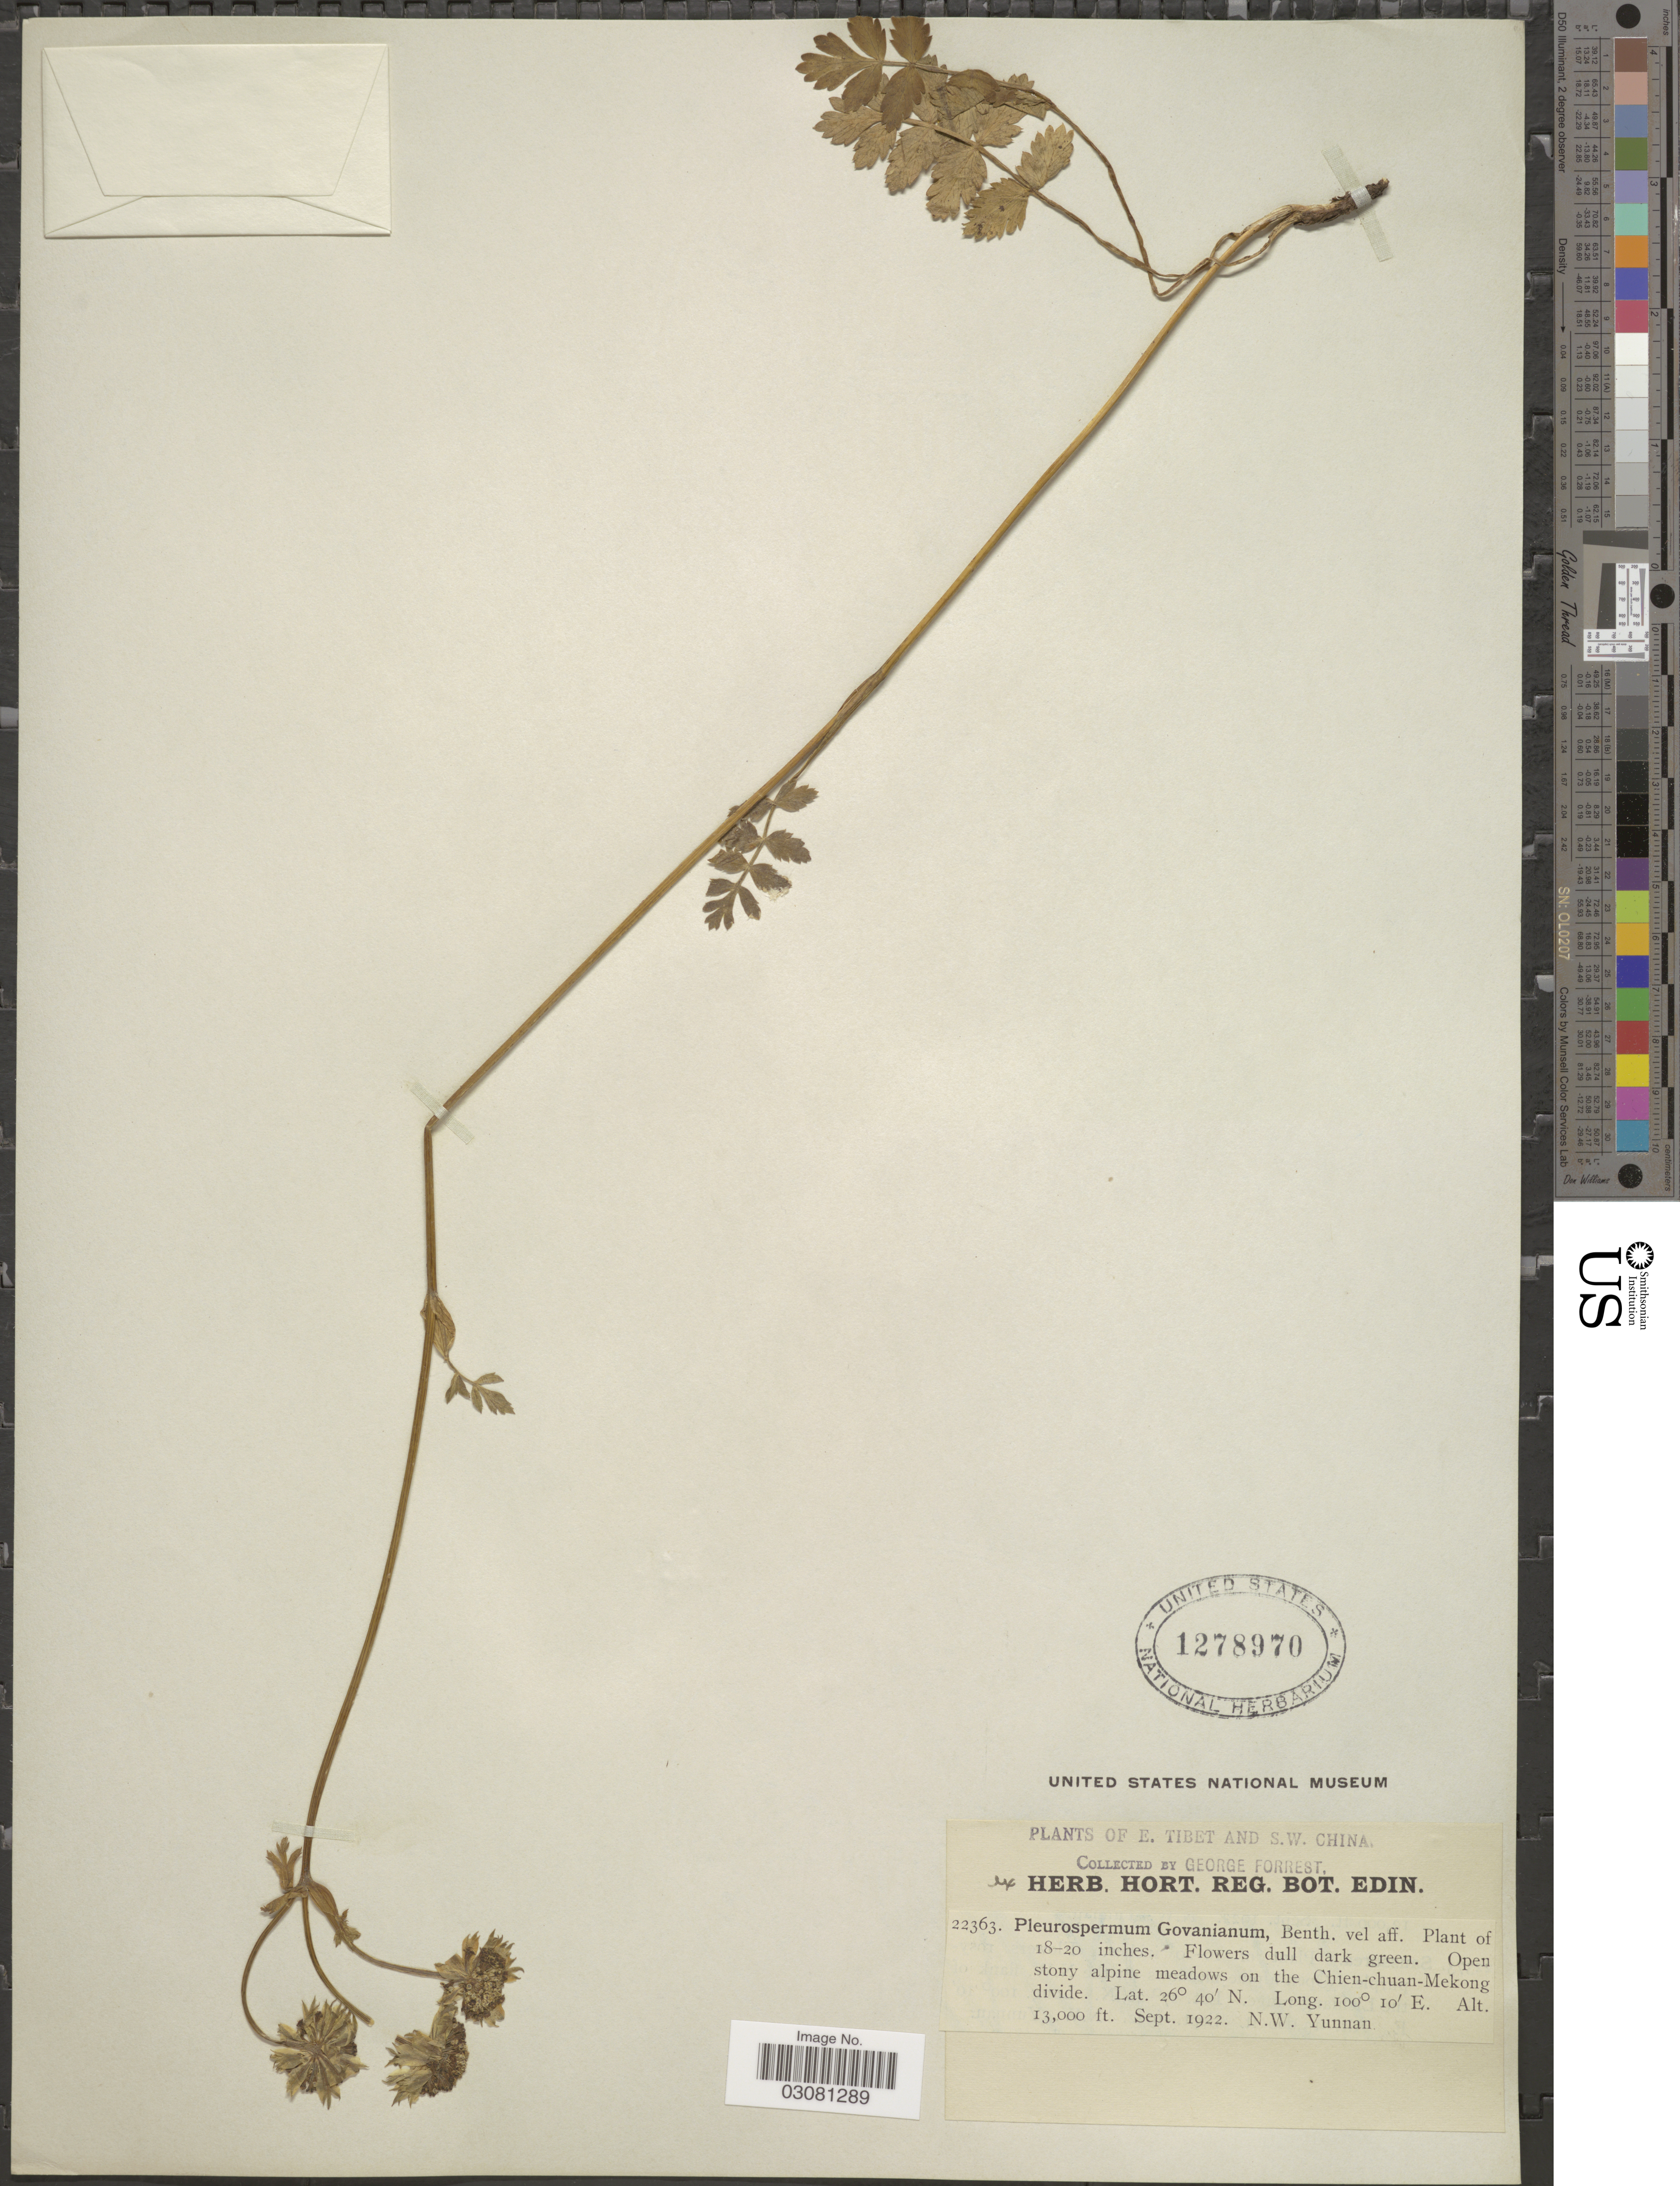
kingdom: Plantae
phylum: Tracheophyta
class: Magnoliopsida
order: Apiales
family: Apiaceae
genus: Pleurospermum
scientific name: Pleurospermum stellatum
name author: (D. Don) Benth. ex C.B. Clarke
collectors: G. Forrest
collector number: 22363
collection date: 1922-09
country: China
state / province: Yunnan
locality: E. Tibet and S.W. China. Open stony alpine meadows on the Chien-chuan-Mekong divide. N.W. Yunnan.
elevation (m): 3962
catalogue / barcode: US 1278970